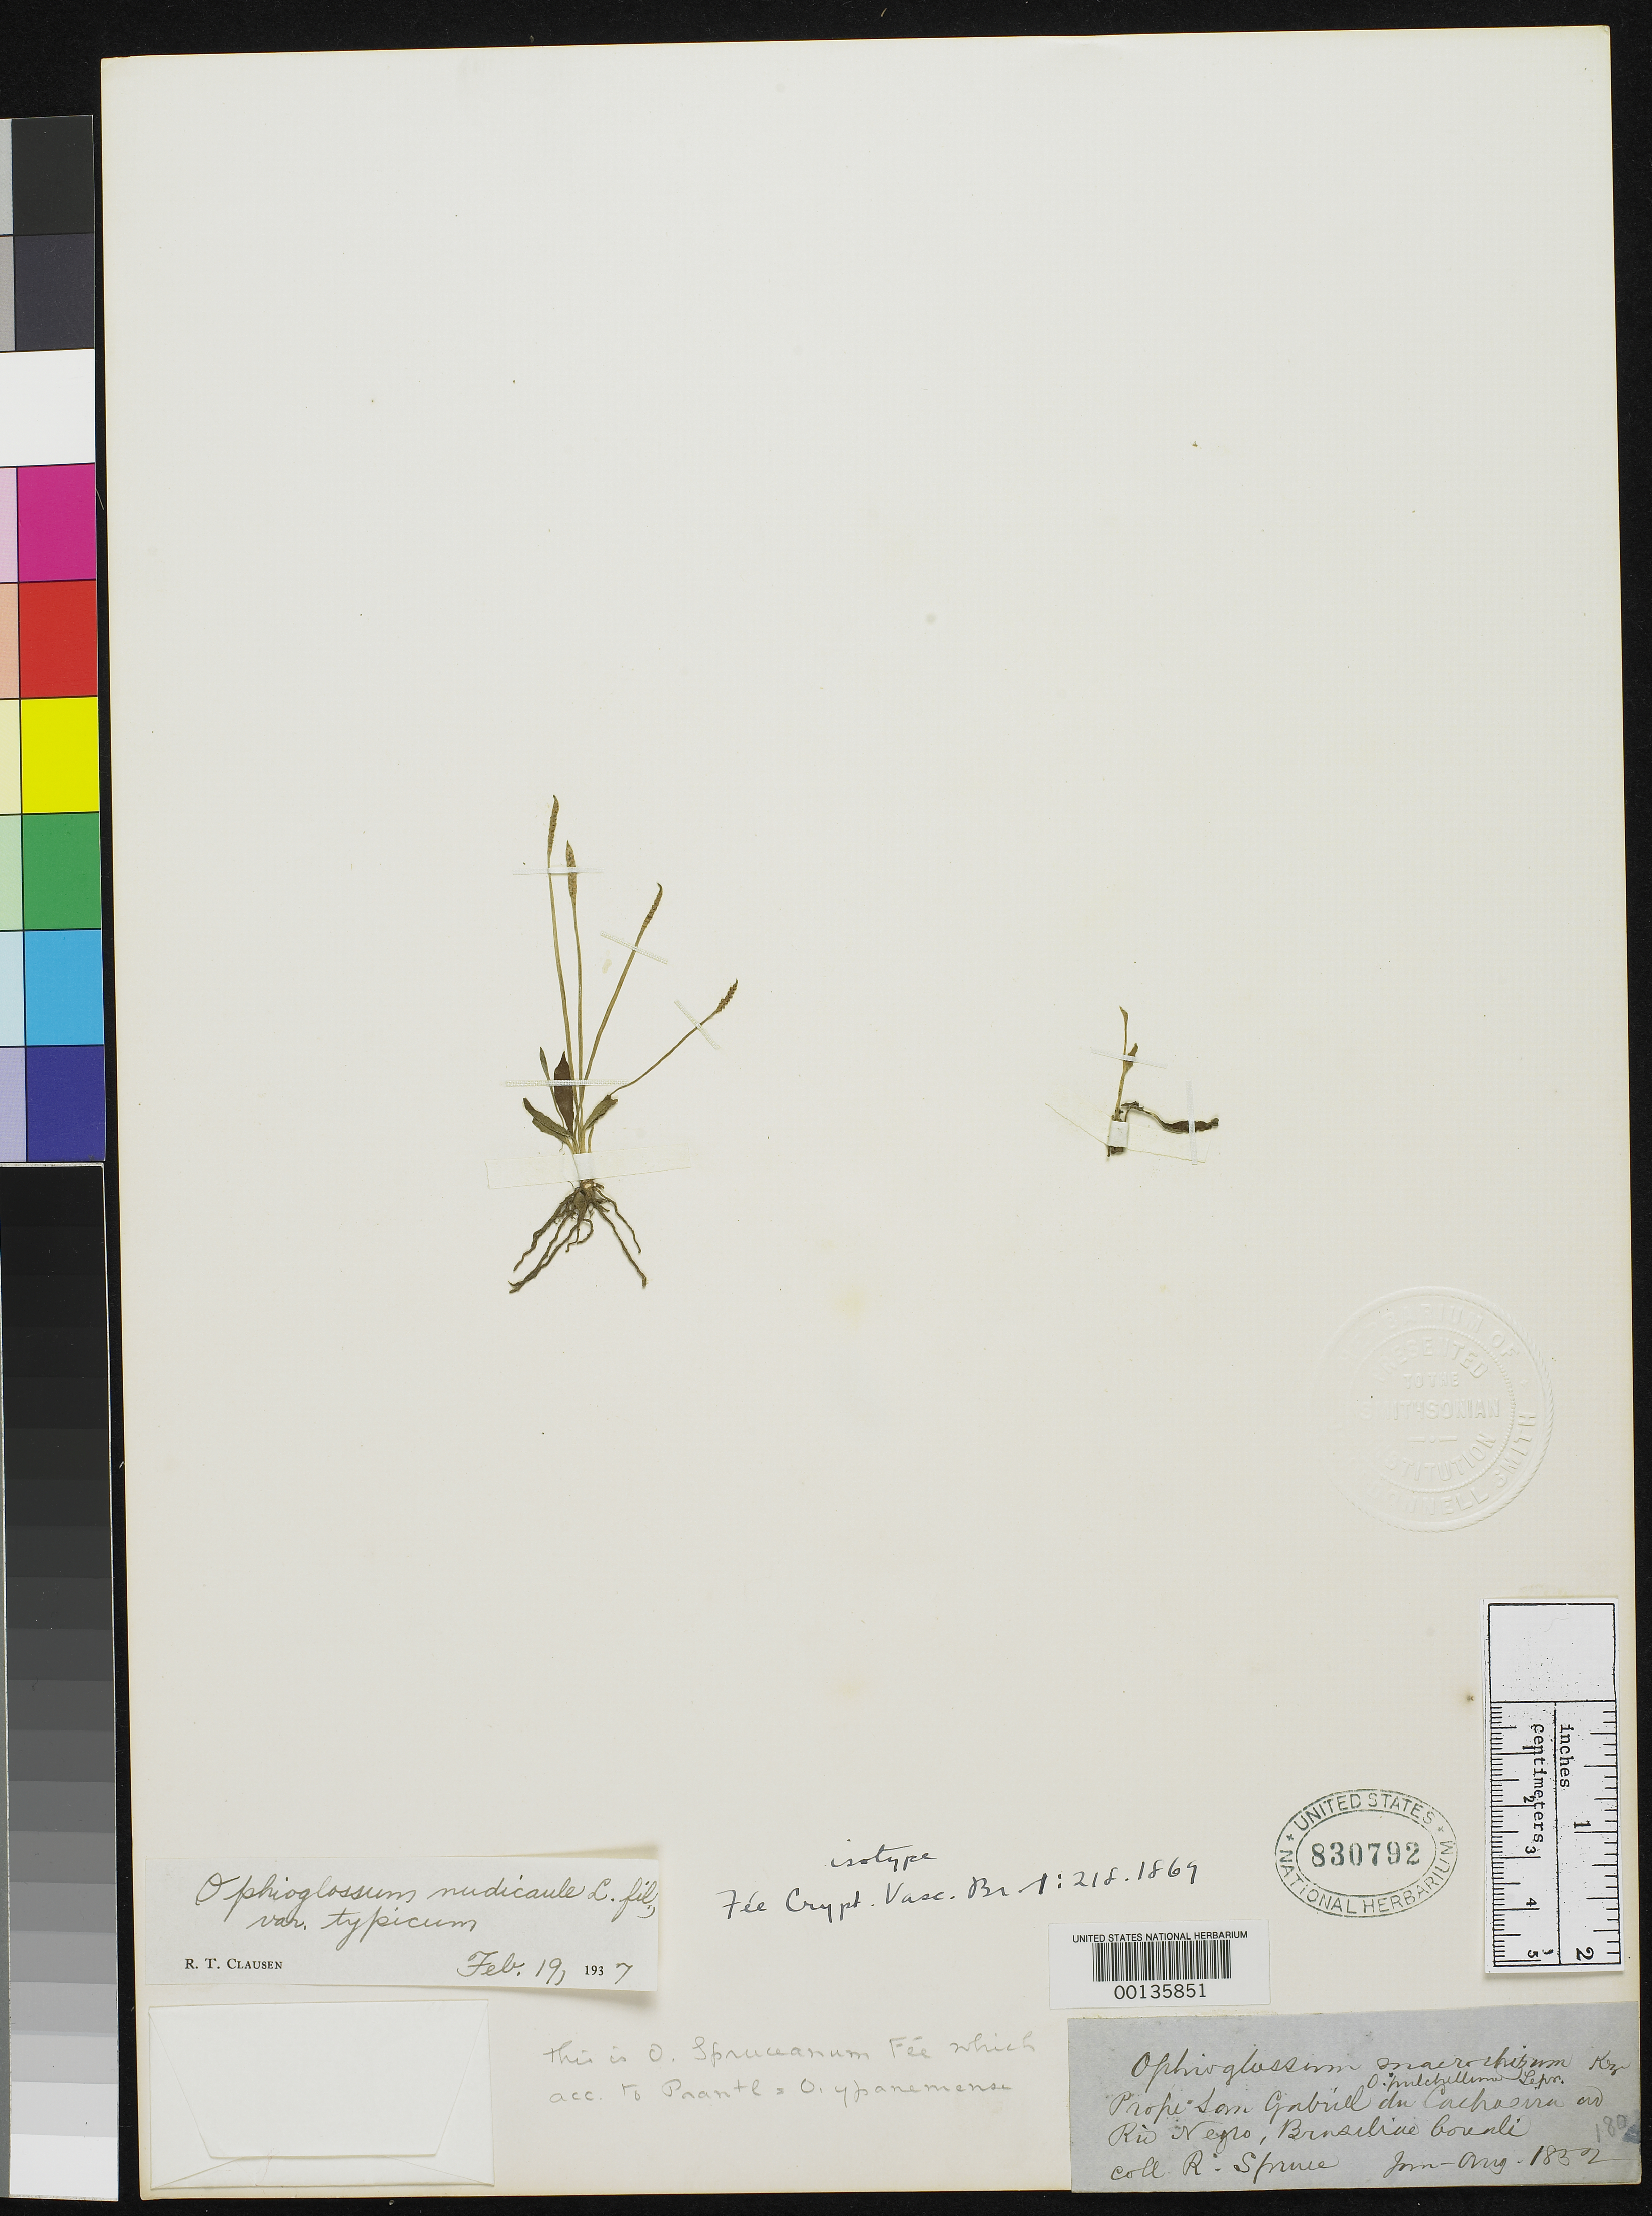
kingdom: Plantae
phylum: Tracheophyta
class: Polypodiopsida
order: Ophioglossales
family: Ophioglossaceae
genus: Ophioglossum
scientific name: Ophioglossum spruceanum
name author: Fée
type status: Type Collection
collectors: R. Spruce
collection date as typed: Jan 1852 to -- Oct 1852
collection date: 1852-01/1852-10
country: Brazil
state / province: Minas Gerais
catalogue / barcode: US 830792